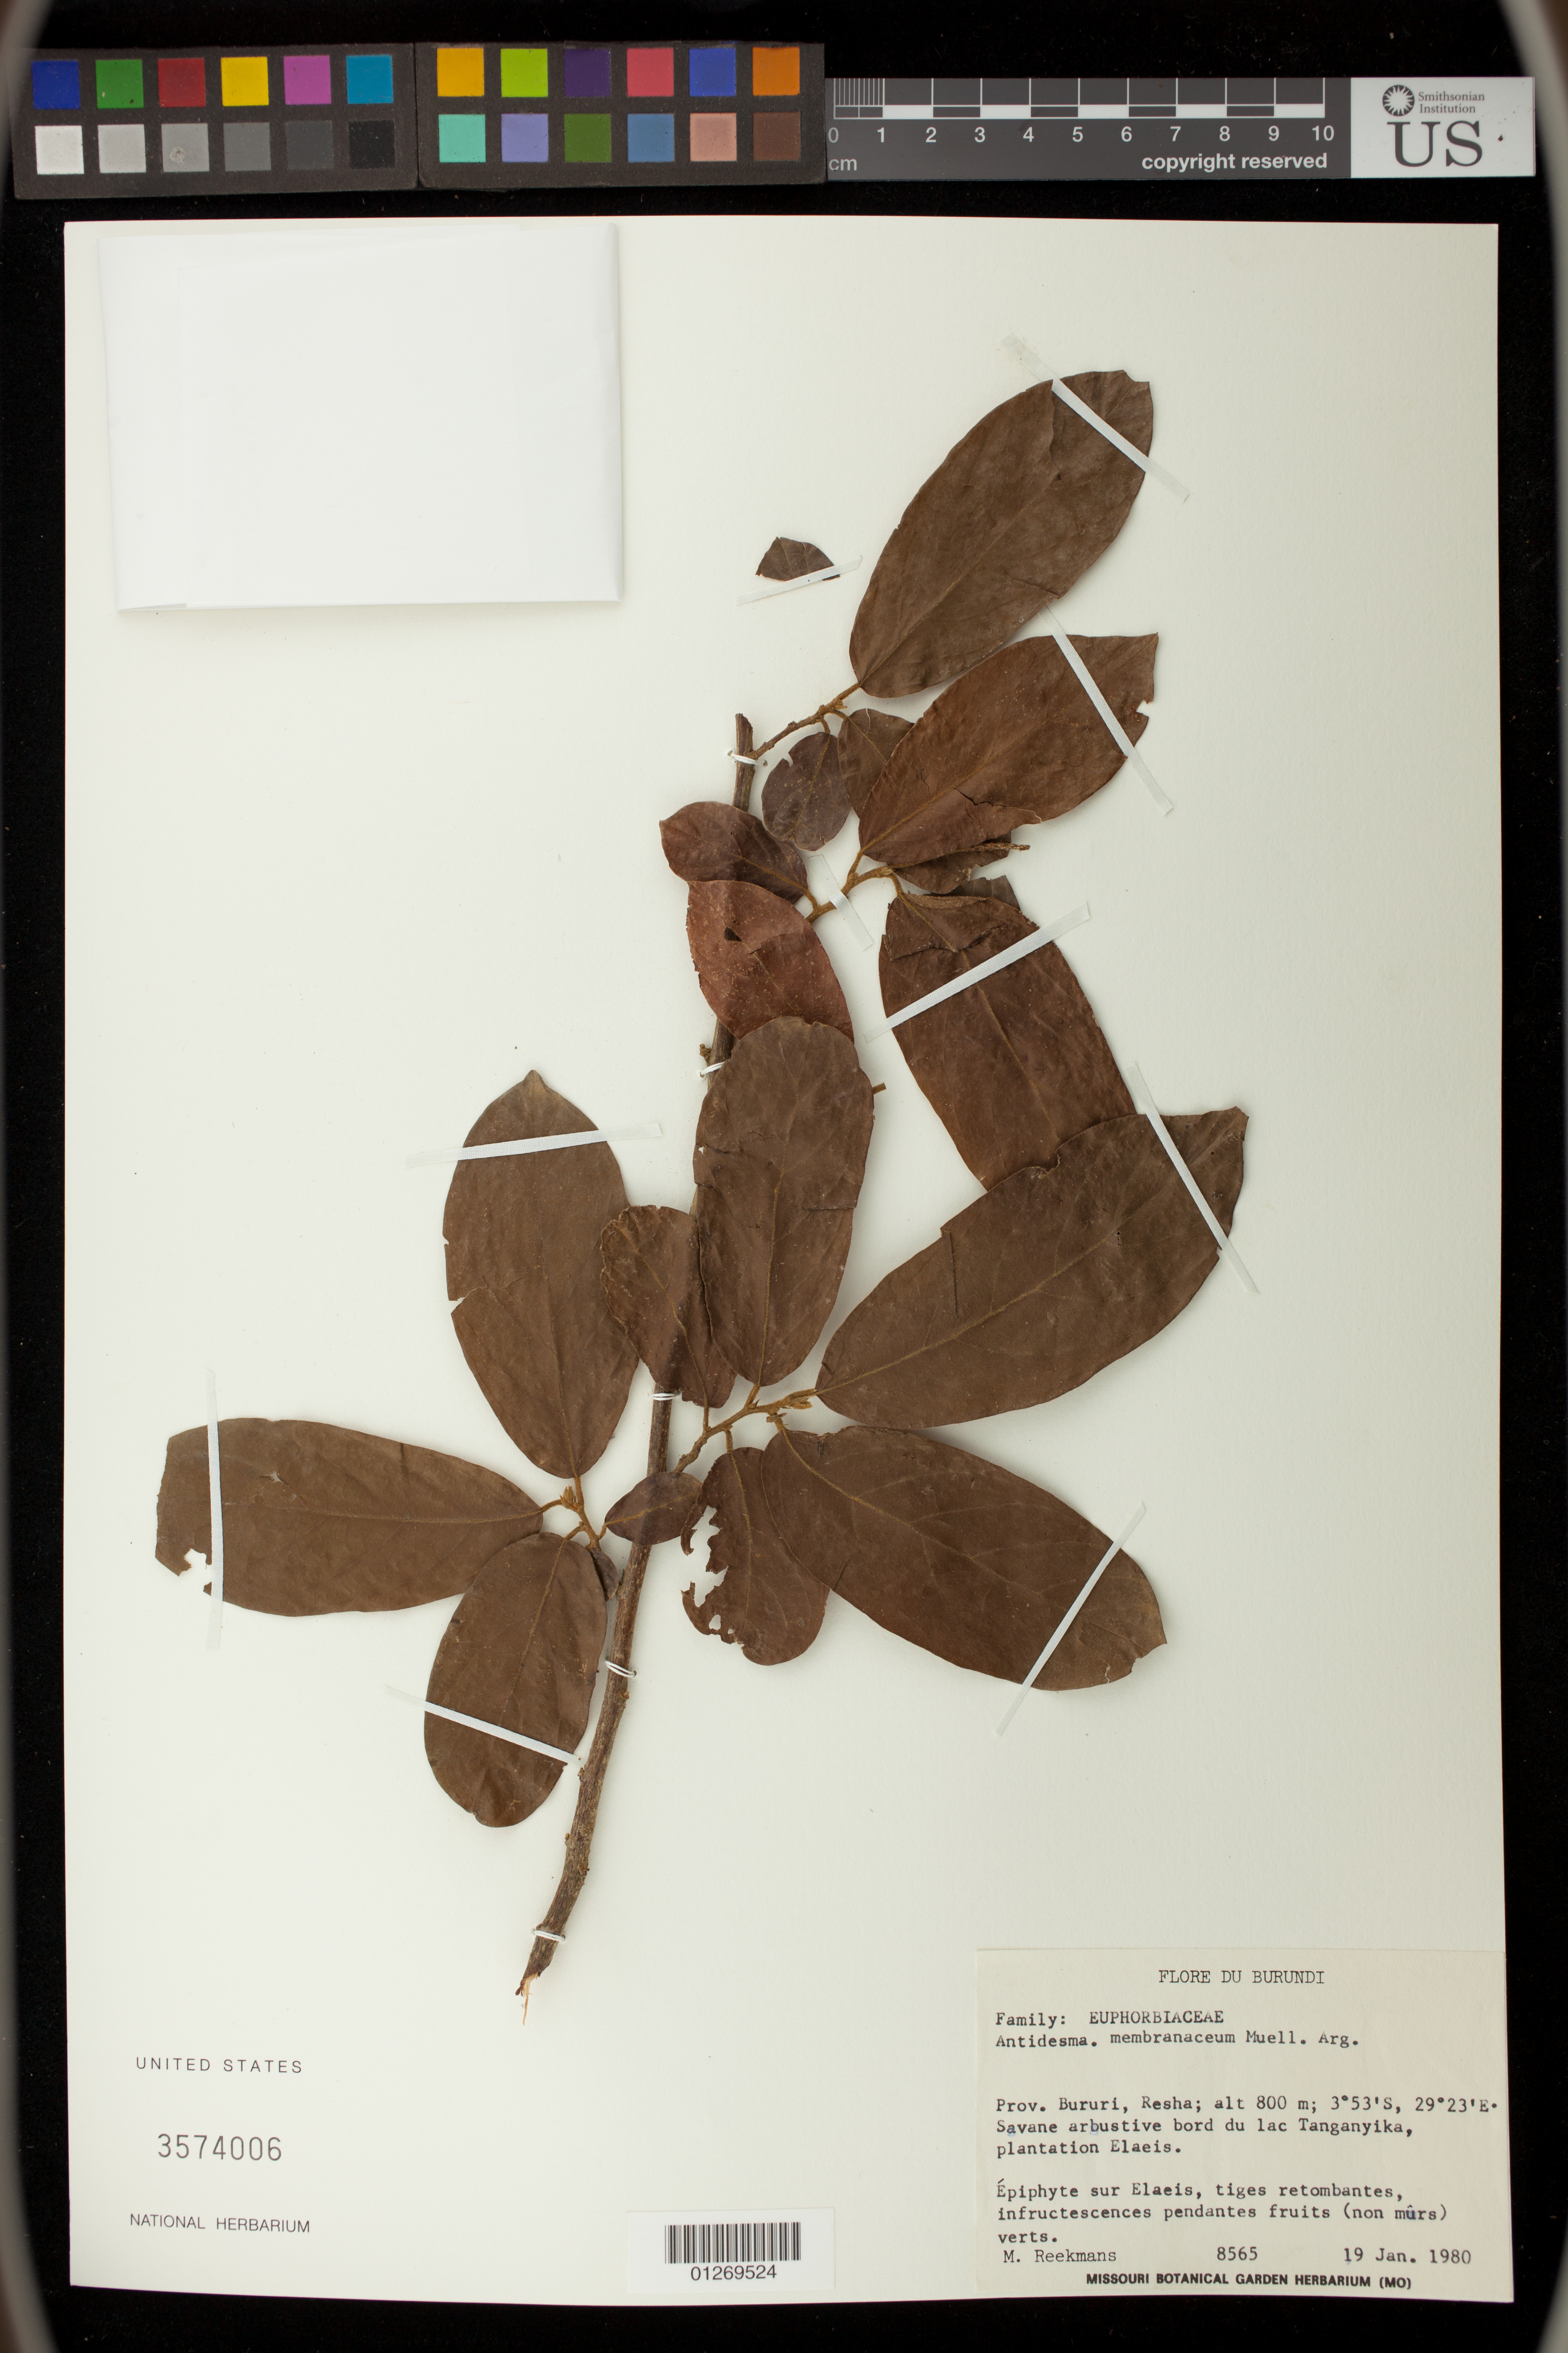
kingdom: Plantae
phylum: Tracheophyta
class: Magnoliopsida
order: Malpighiales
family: Phyllanthaceae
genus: Antidesma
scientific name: Antidesma membranaceum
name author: Müll. Arg.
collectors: M. Reekmans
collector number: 8565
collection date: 1980-01-19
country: Burundi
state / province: Bururi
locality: Resha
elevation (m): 800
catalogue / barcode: US 3574006